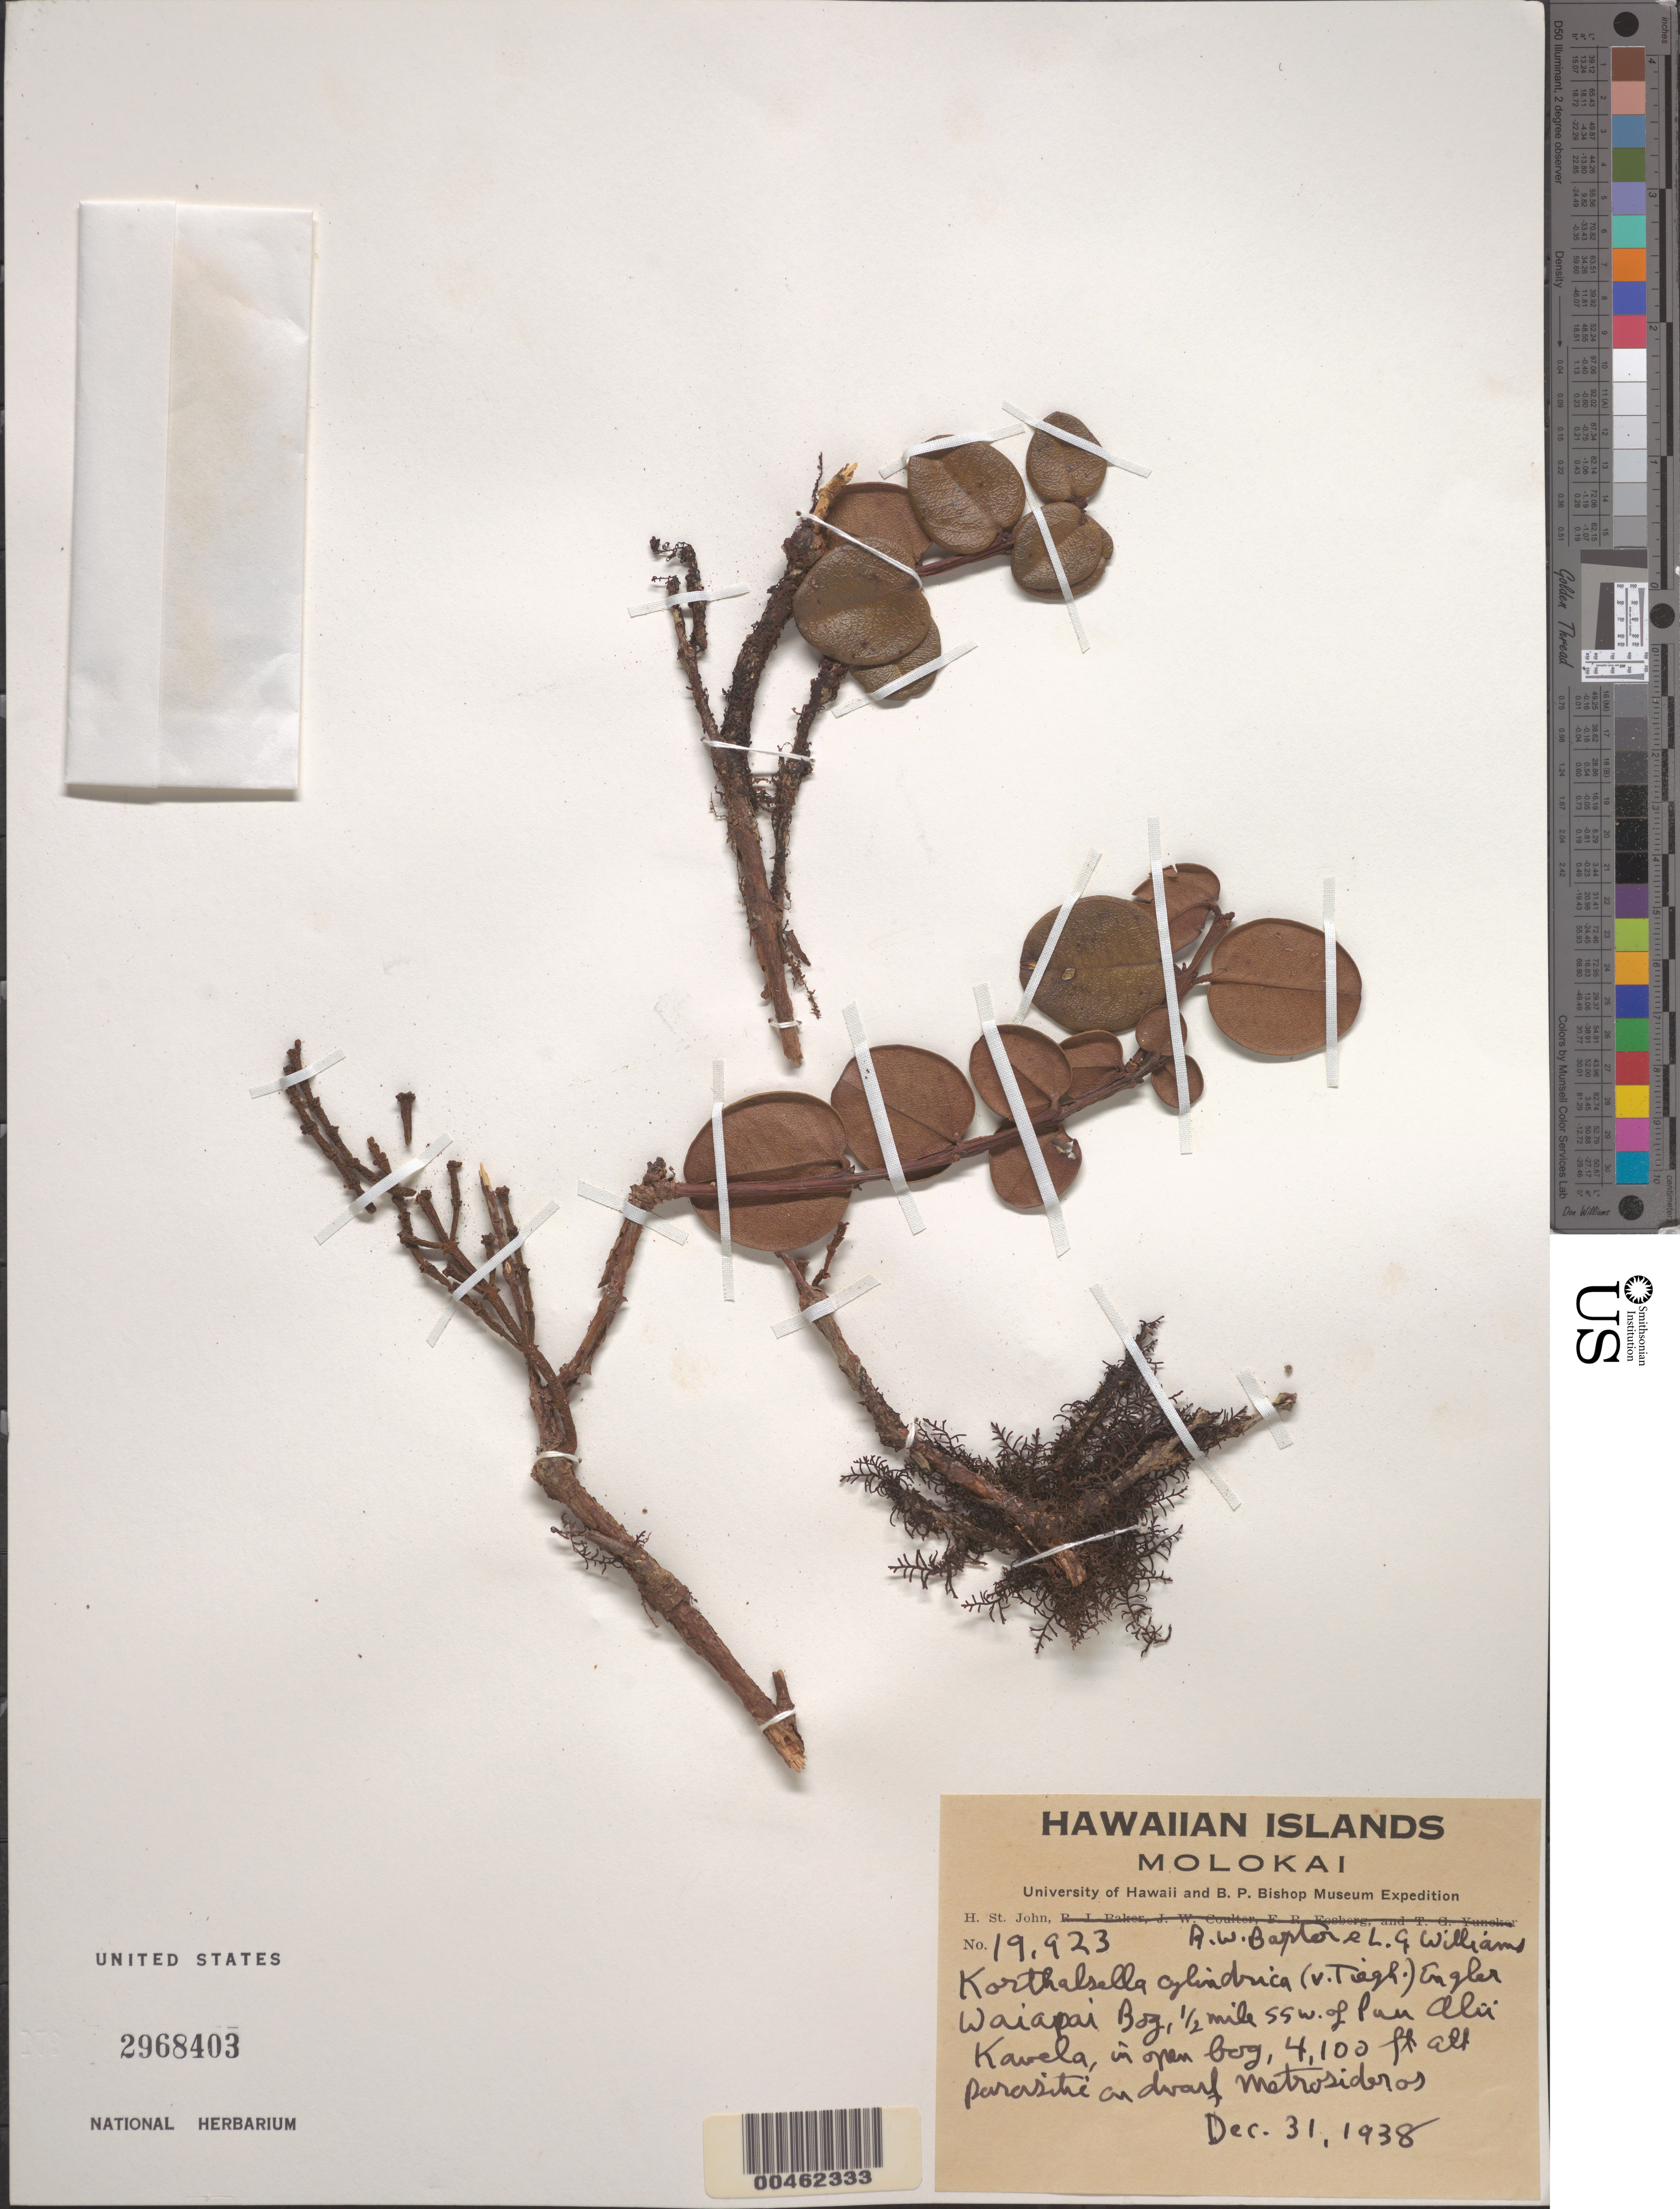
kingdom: Plantae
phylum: Tracheophyta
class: Magnoliopsida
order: Santalales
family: Viscaceae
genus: Korthalsella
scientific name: Korthalsella cylindrica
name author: (Tiegh.) Engl.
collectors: H. St. John, R. Baxter & L. William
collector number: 19923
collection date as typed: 31 Dec 1938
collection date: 1938-12-31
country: United States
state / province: Hawaii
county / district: Maui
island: Moloka'i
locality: Waiapai Bog, 0.5 mi SSW of Puu Alu Kawela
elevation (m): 1250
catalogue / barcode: US 2968403